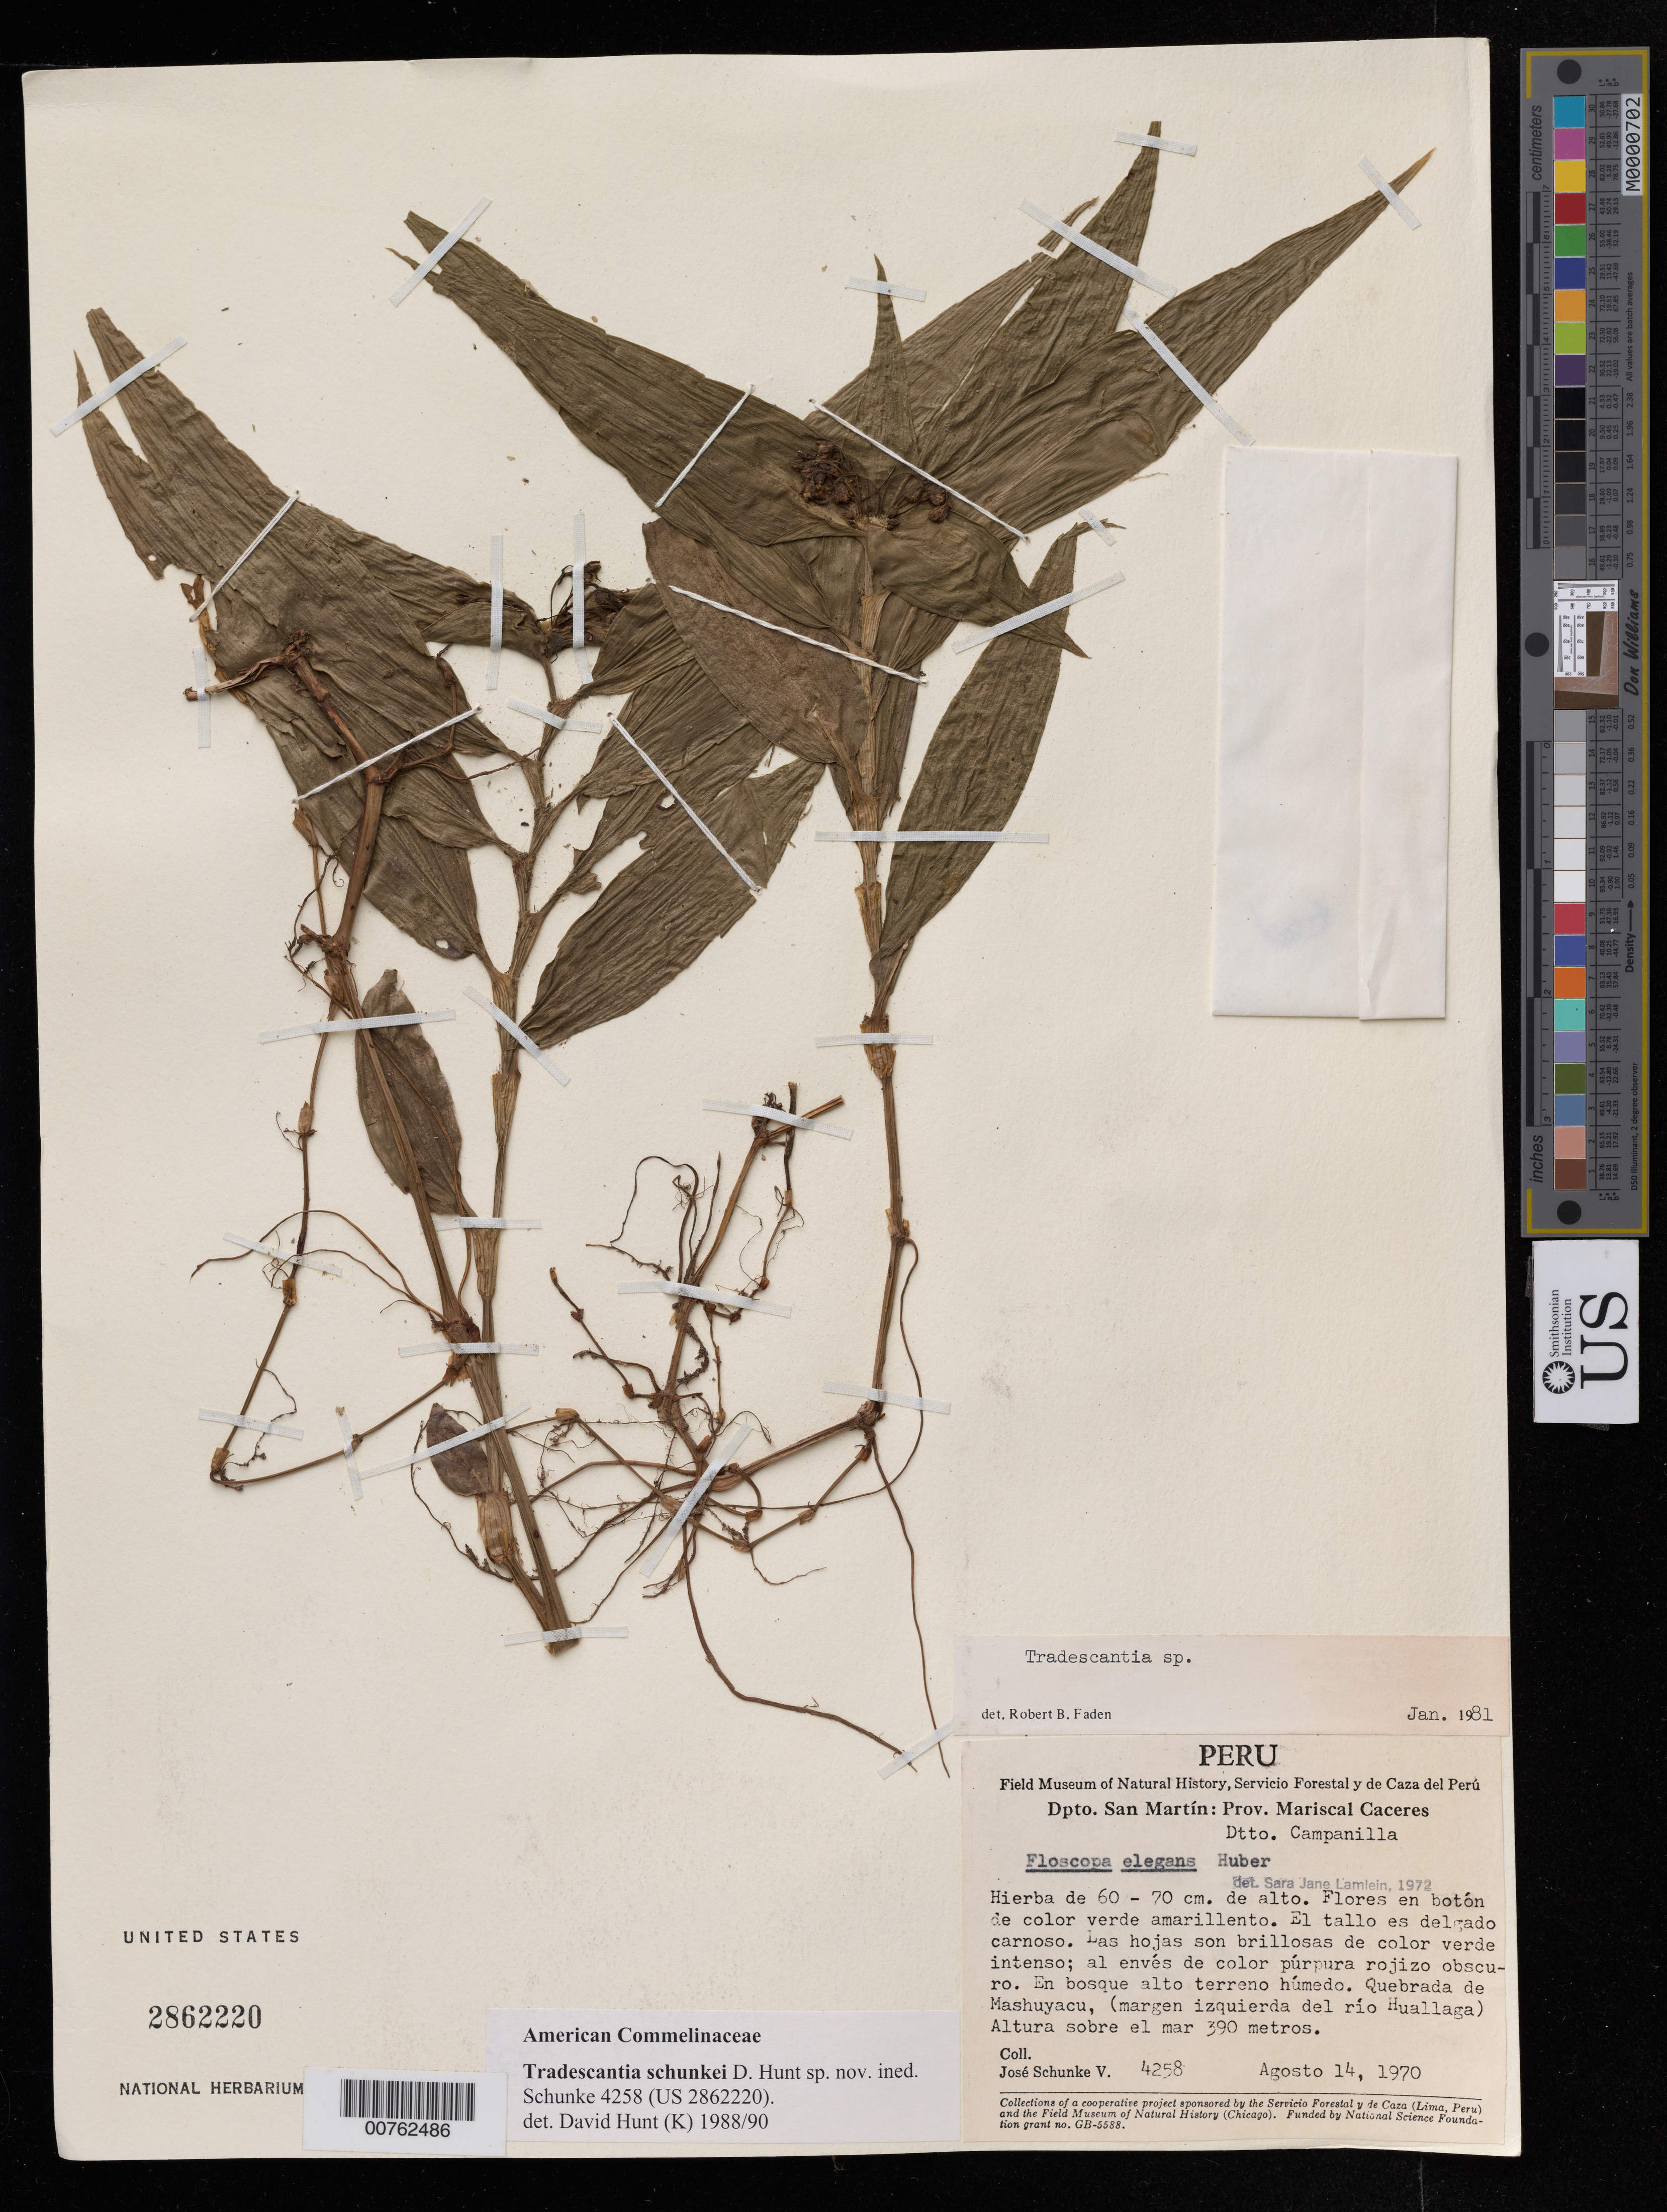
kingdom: Plantae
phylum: Tracheophyta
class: Liliopsida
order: Commelinales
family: Commelinaceae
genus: Tradescantia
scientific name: Tradescantia sp.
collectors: J. Schunke Vigo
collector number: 4258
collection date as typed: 14 Aug 1970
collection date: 1970-08-14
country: Peru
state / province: San Martín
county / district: Mariscal Cáceres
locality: Dpto. San Martin: Prov. Mariscal Caceres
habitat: Quebrada de Mashuyacu, (margen izquierda del rio Huallaga) Altura sobre el mar 390 metros.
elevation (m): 390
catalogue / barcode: US 2862220